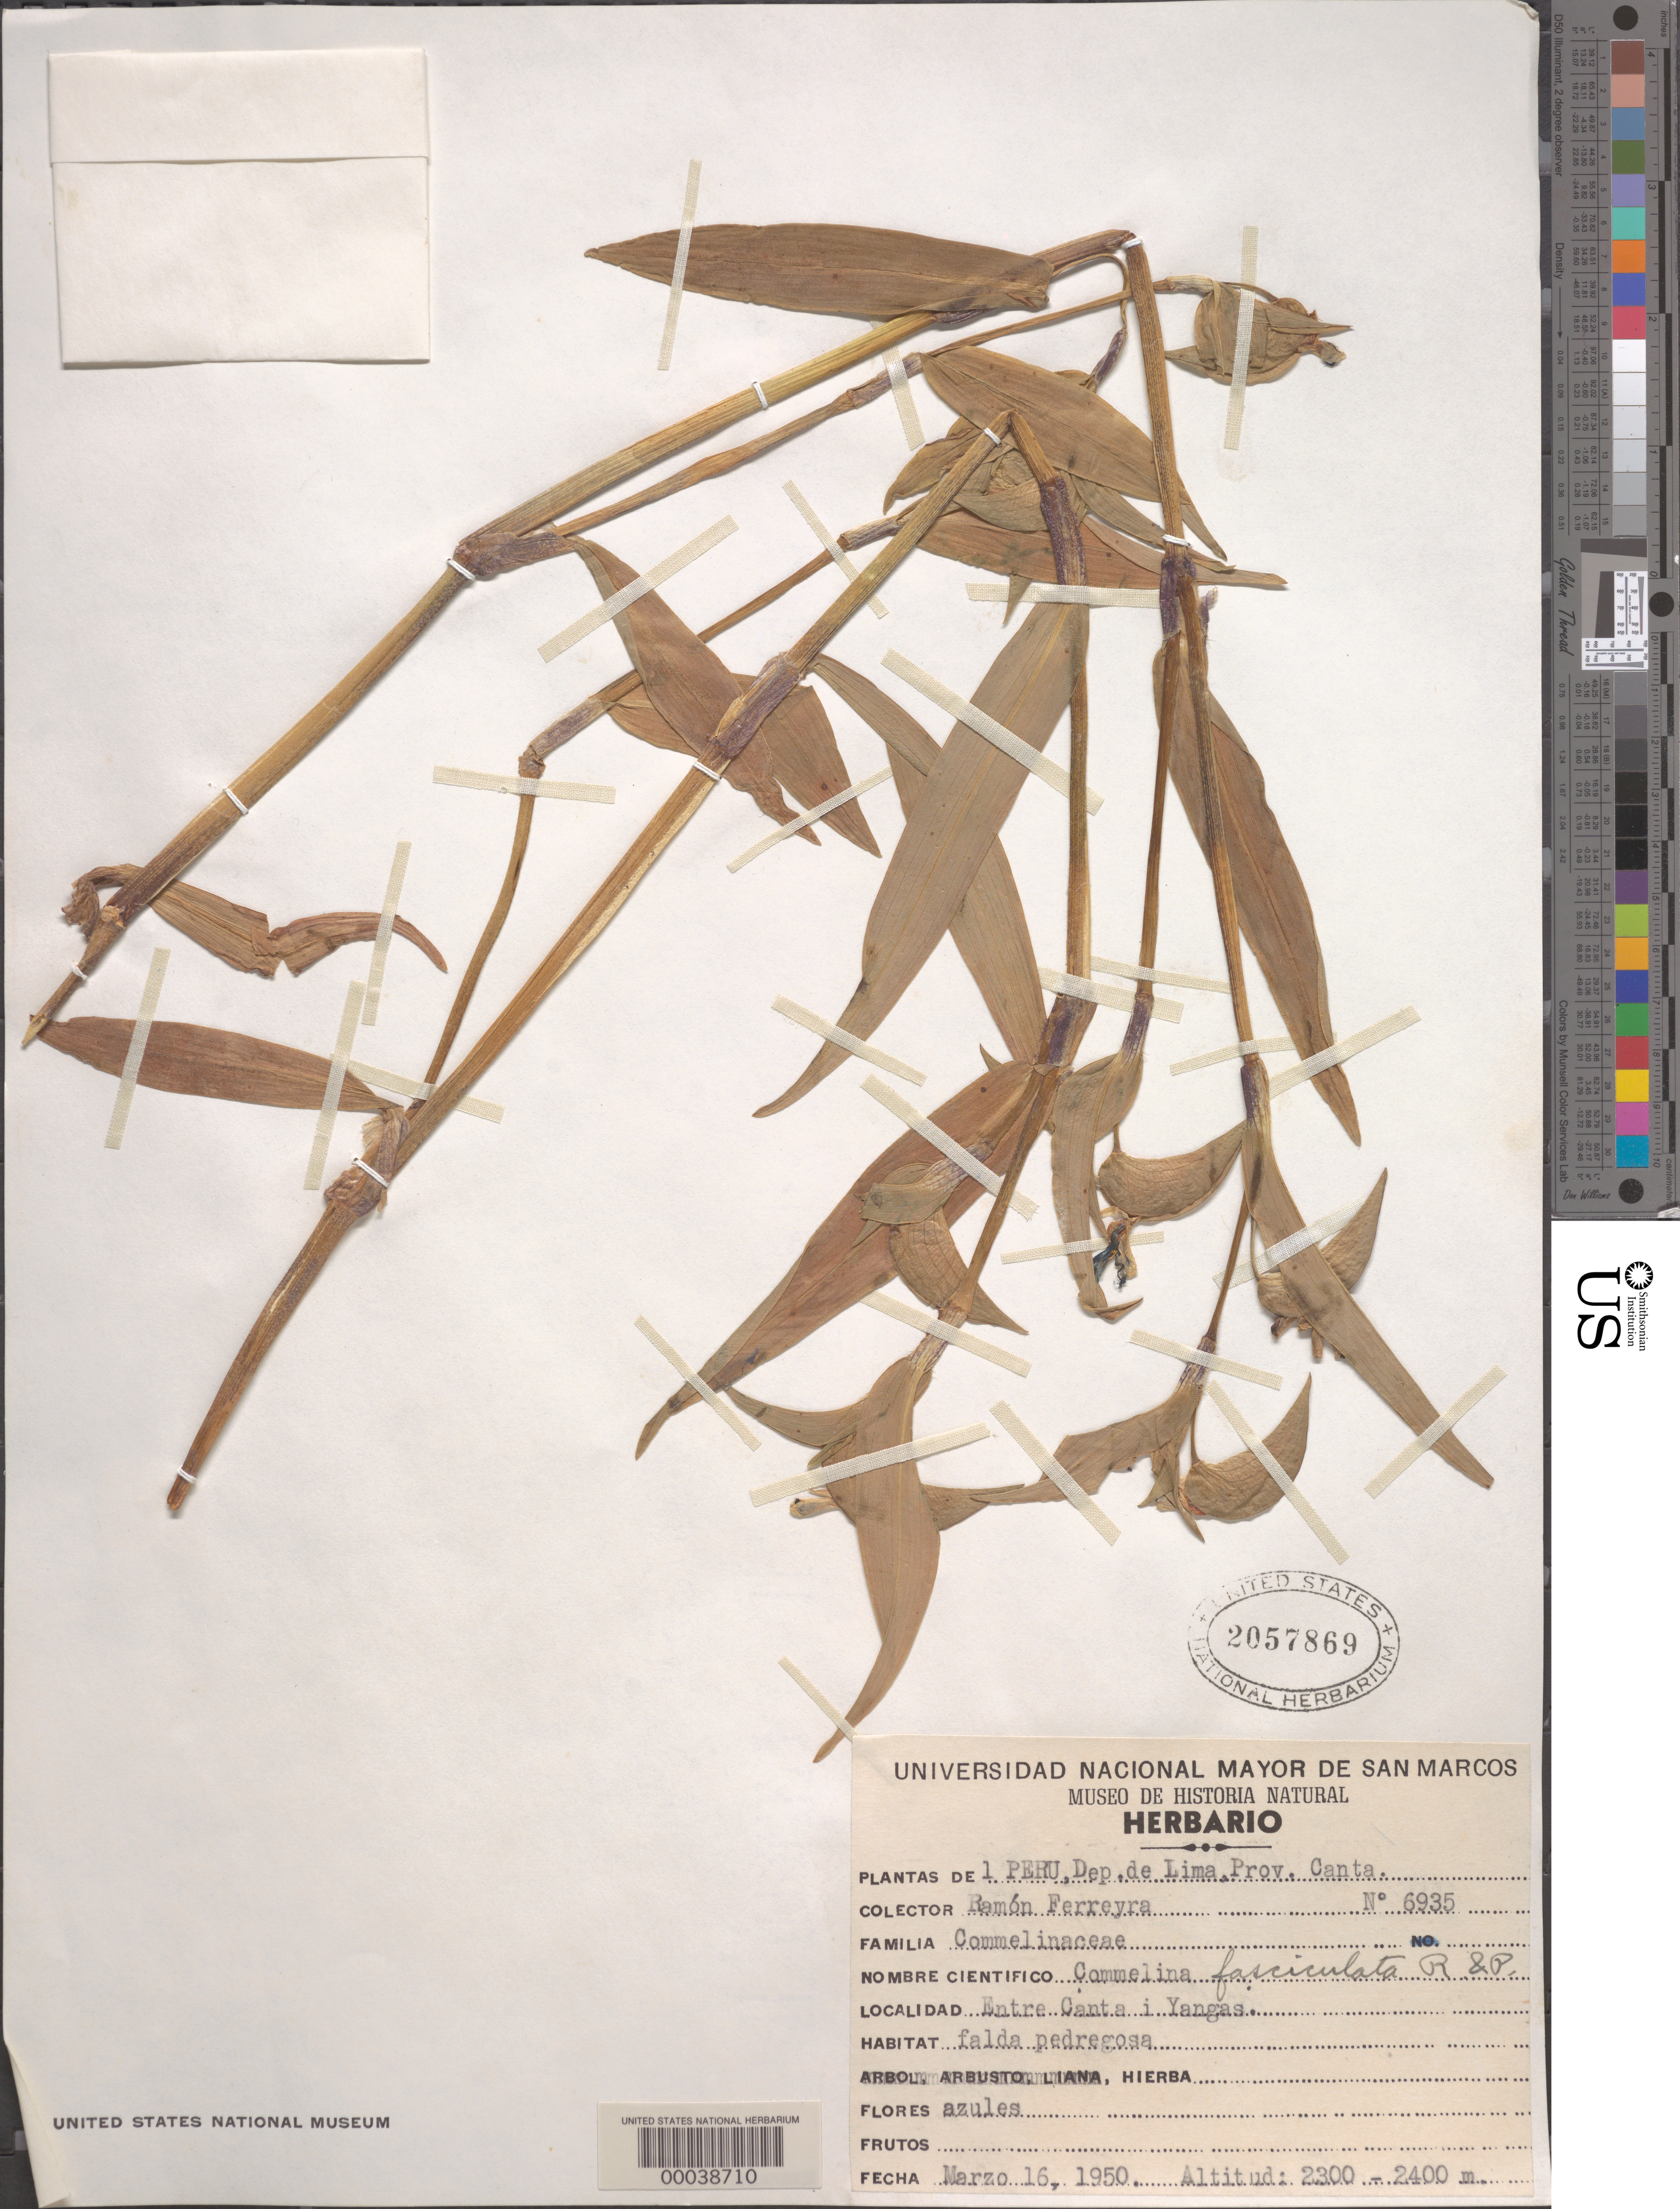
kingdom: Plantae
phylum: Tracheophyta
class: Liliopsida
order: Commelinales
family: Commelinaceae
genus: Commelina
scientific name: Commelina fasciculata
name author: Ruiz & Pav.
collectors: R. A. Ferreyra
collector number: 6935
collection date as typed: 16 Mar 1950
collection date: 1950-03-16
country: Peru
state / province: Lima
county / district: Canta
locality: Between canta and yangas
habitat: Pedregal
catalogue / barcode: US 2057869